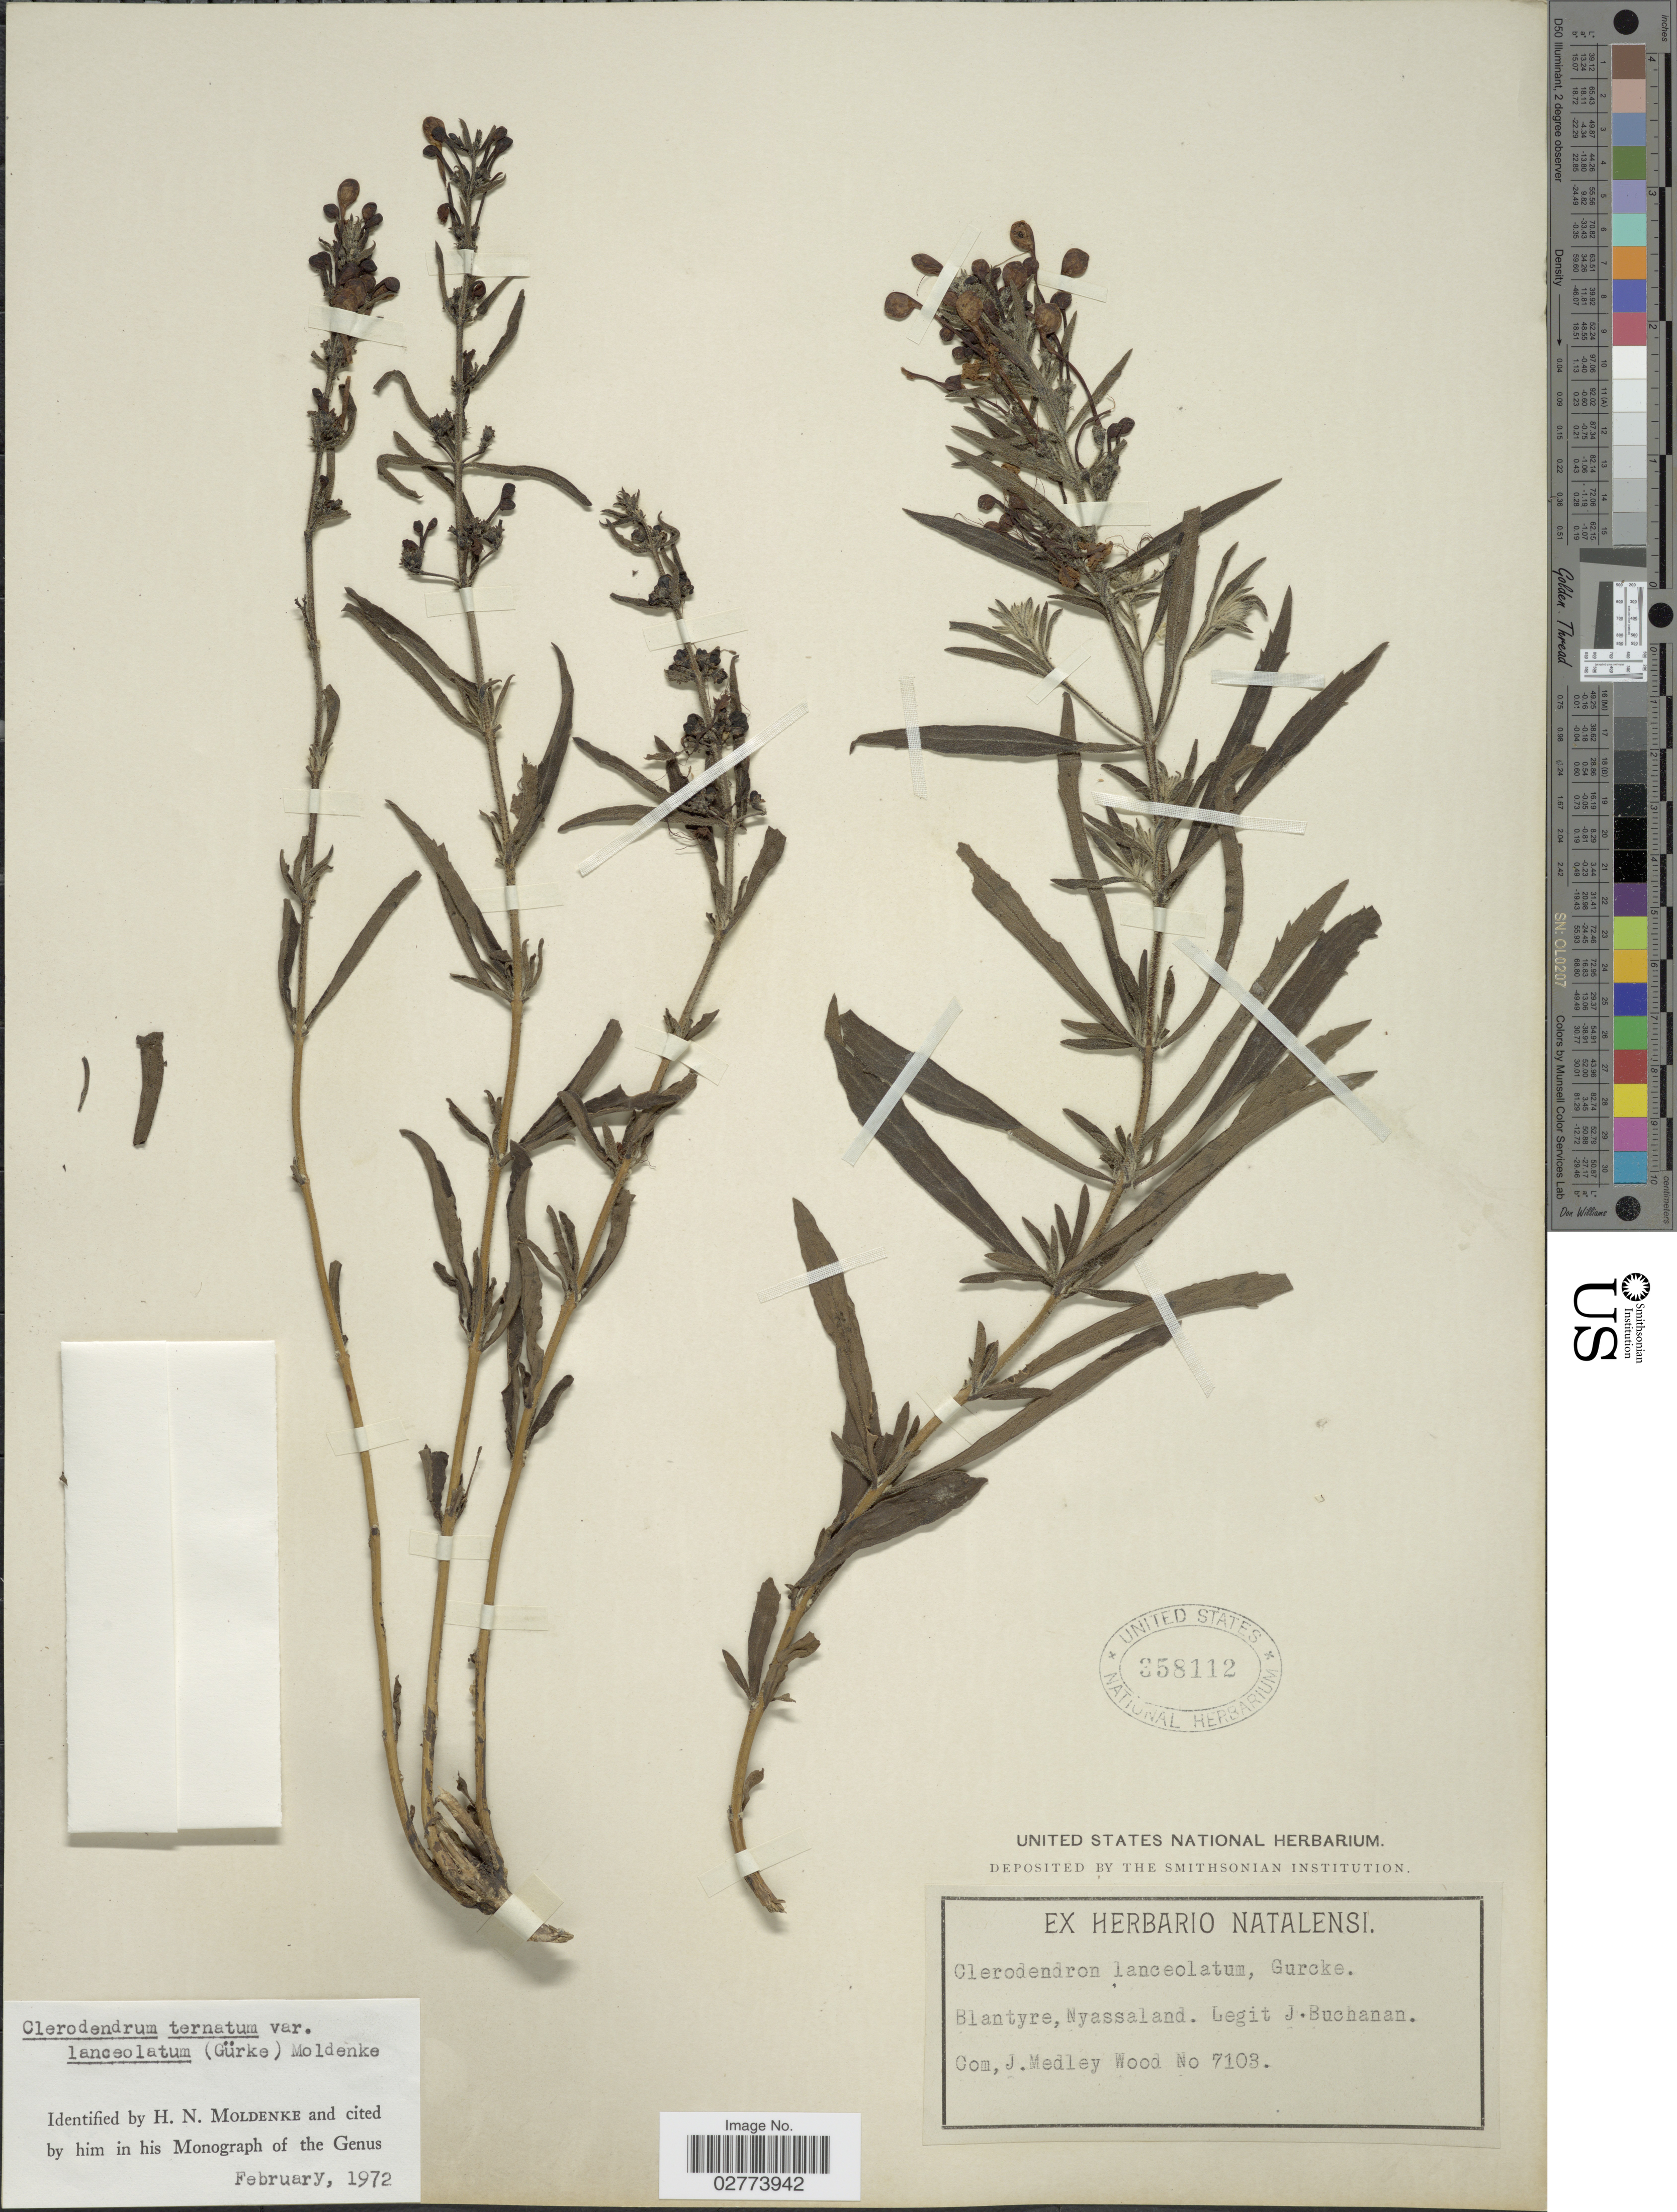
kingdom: Plantae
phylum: Tracheophyta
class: Magnoliopsida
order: Lamiales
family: Lamiaceae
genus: Clerodendrum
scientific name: Clerodendrum ternatum var. lanceolatum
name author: Moldenke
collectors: J. Buchanan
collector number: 7103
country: Malawi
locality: Blantyre, Nyassaland.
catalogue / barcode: US 358112